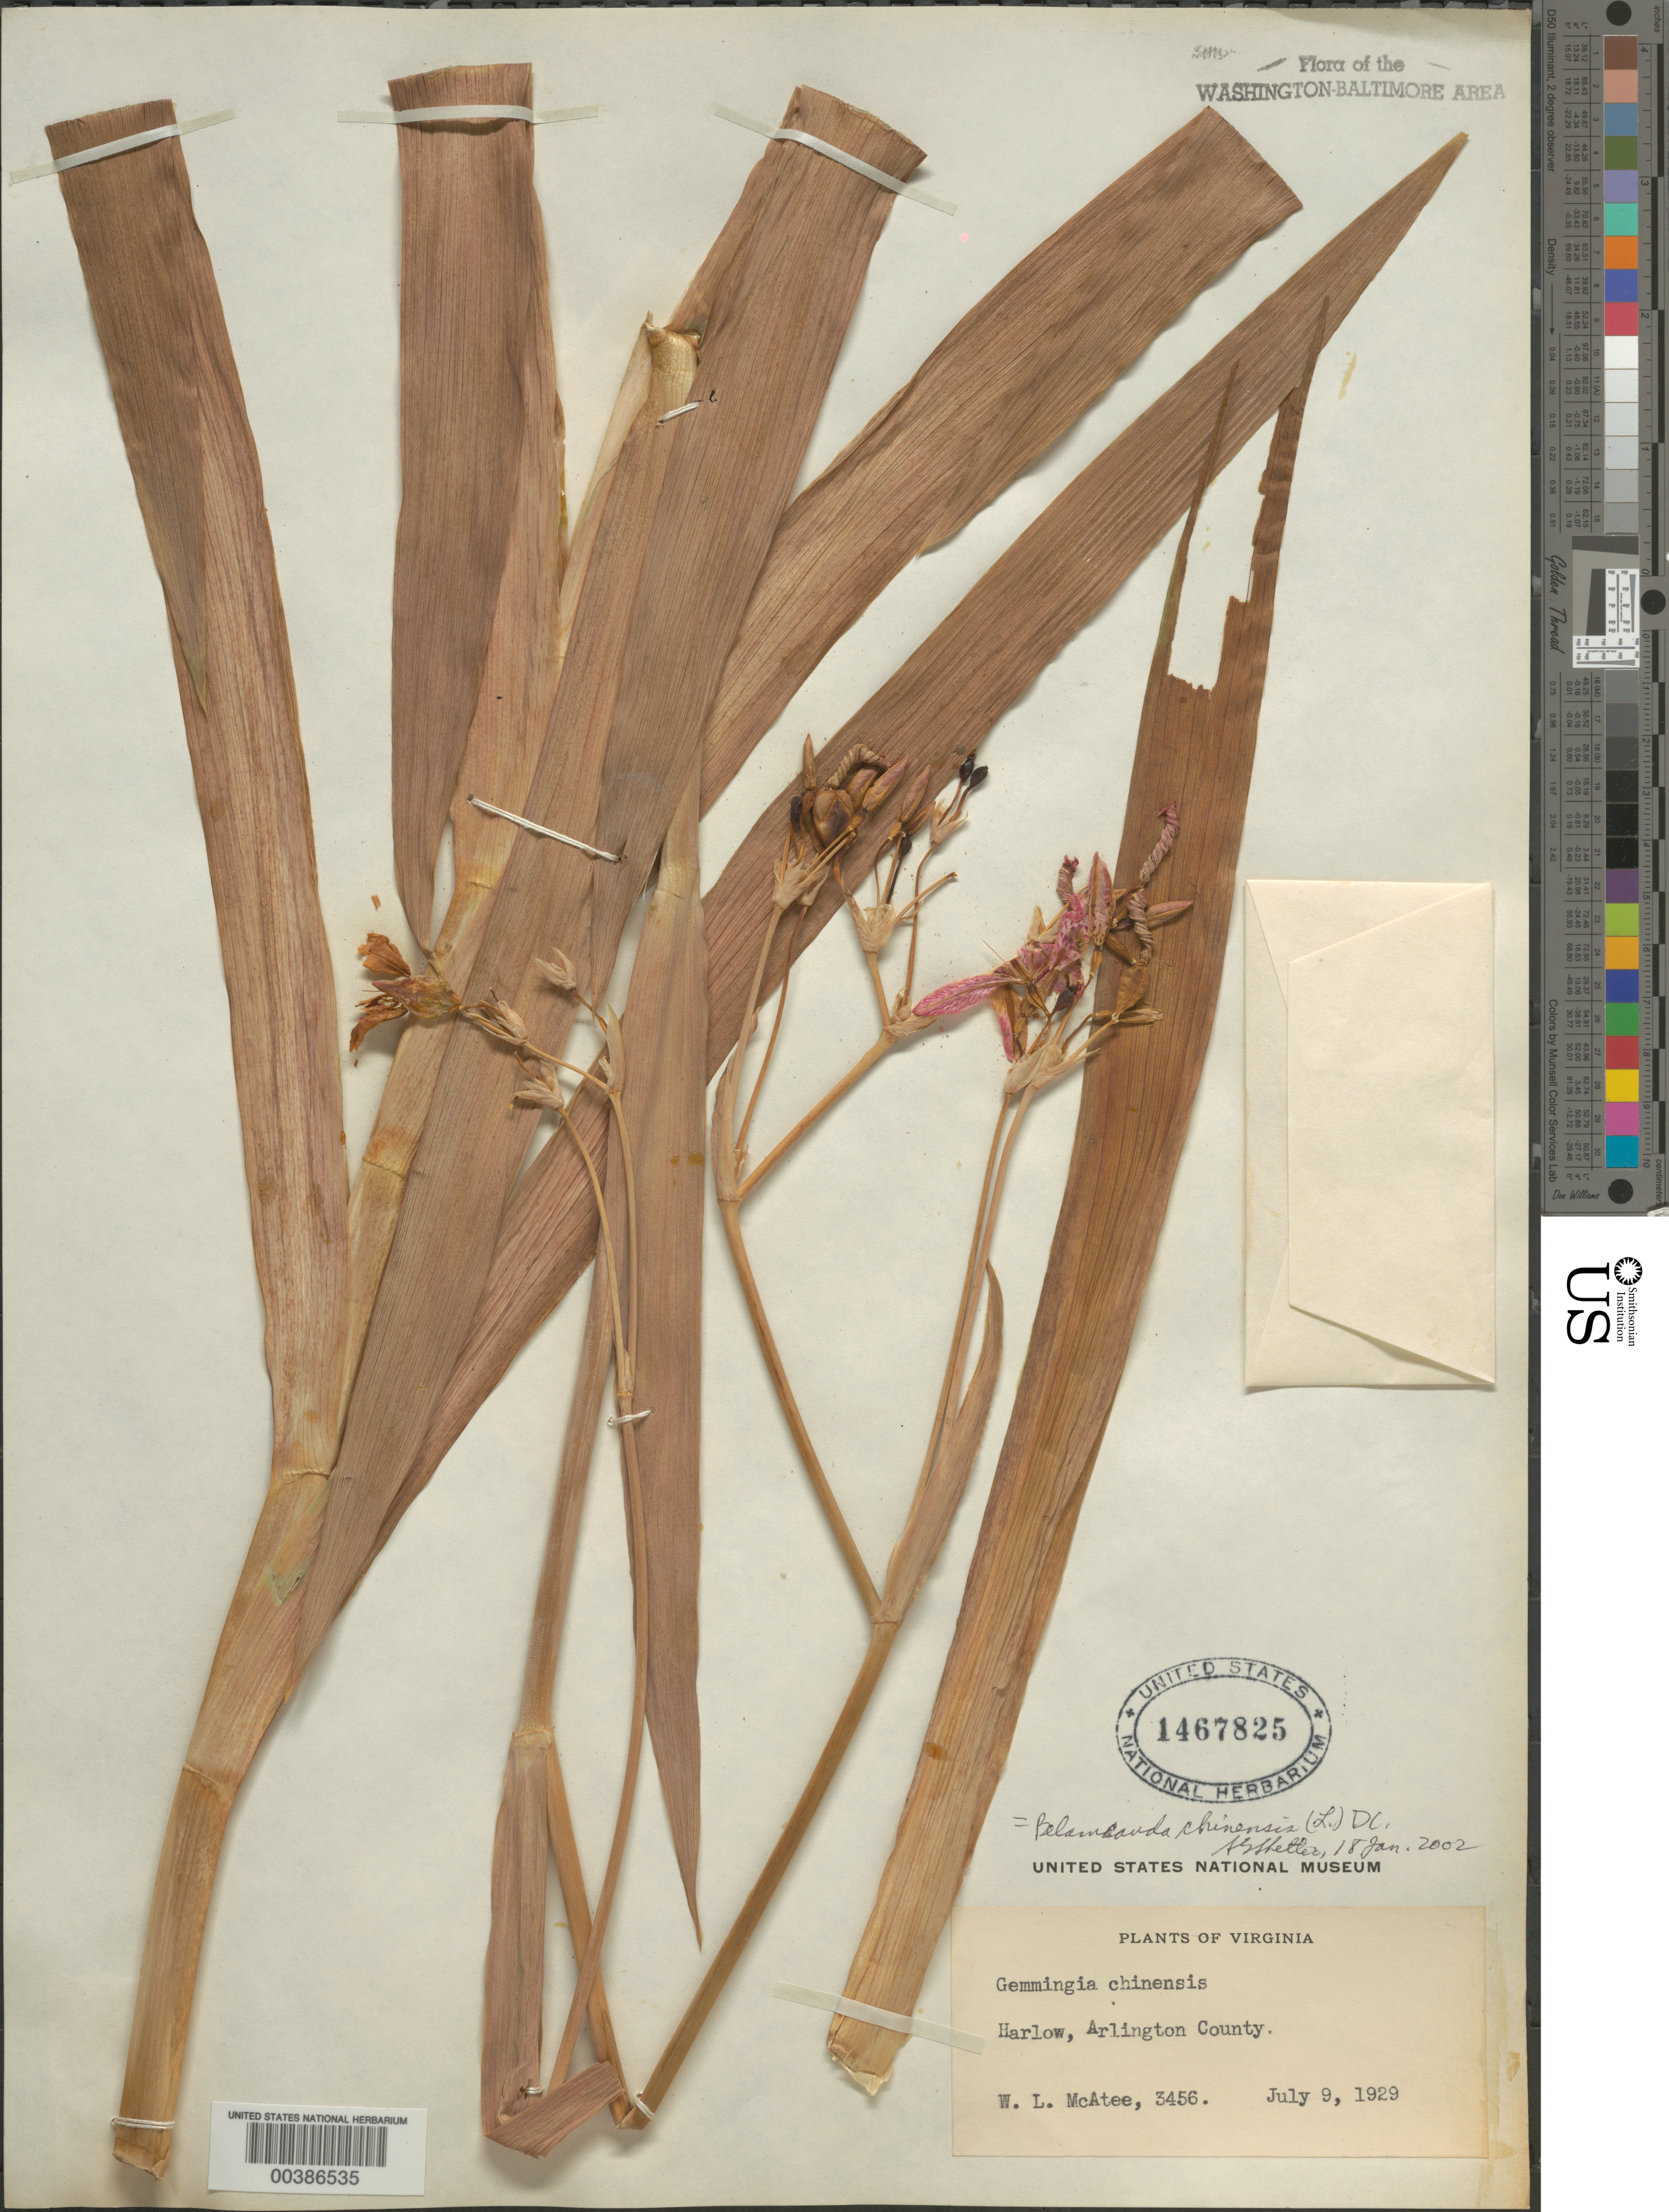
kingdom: Plantae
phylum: Tracheophyta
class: Liliopsida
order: Asparagales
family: Iridaceae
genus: Iris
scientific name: Iris domestica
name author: (L.) Goldblatt & Mabb.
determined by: Strong, Mark T., (BOT), Smithsonian Institution - National Museum of Natural History (UNITED STATES)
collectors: W. McAtee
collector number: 3456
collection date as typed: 09 Jul 1929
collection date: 1929-07-09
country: United States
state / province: Virginia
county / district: Arlington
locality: Harlow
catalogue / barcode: US 1467825